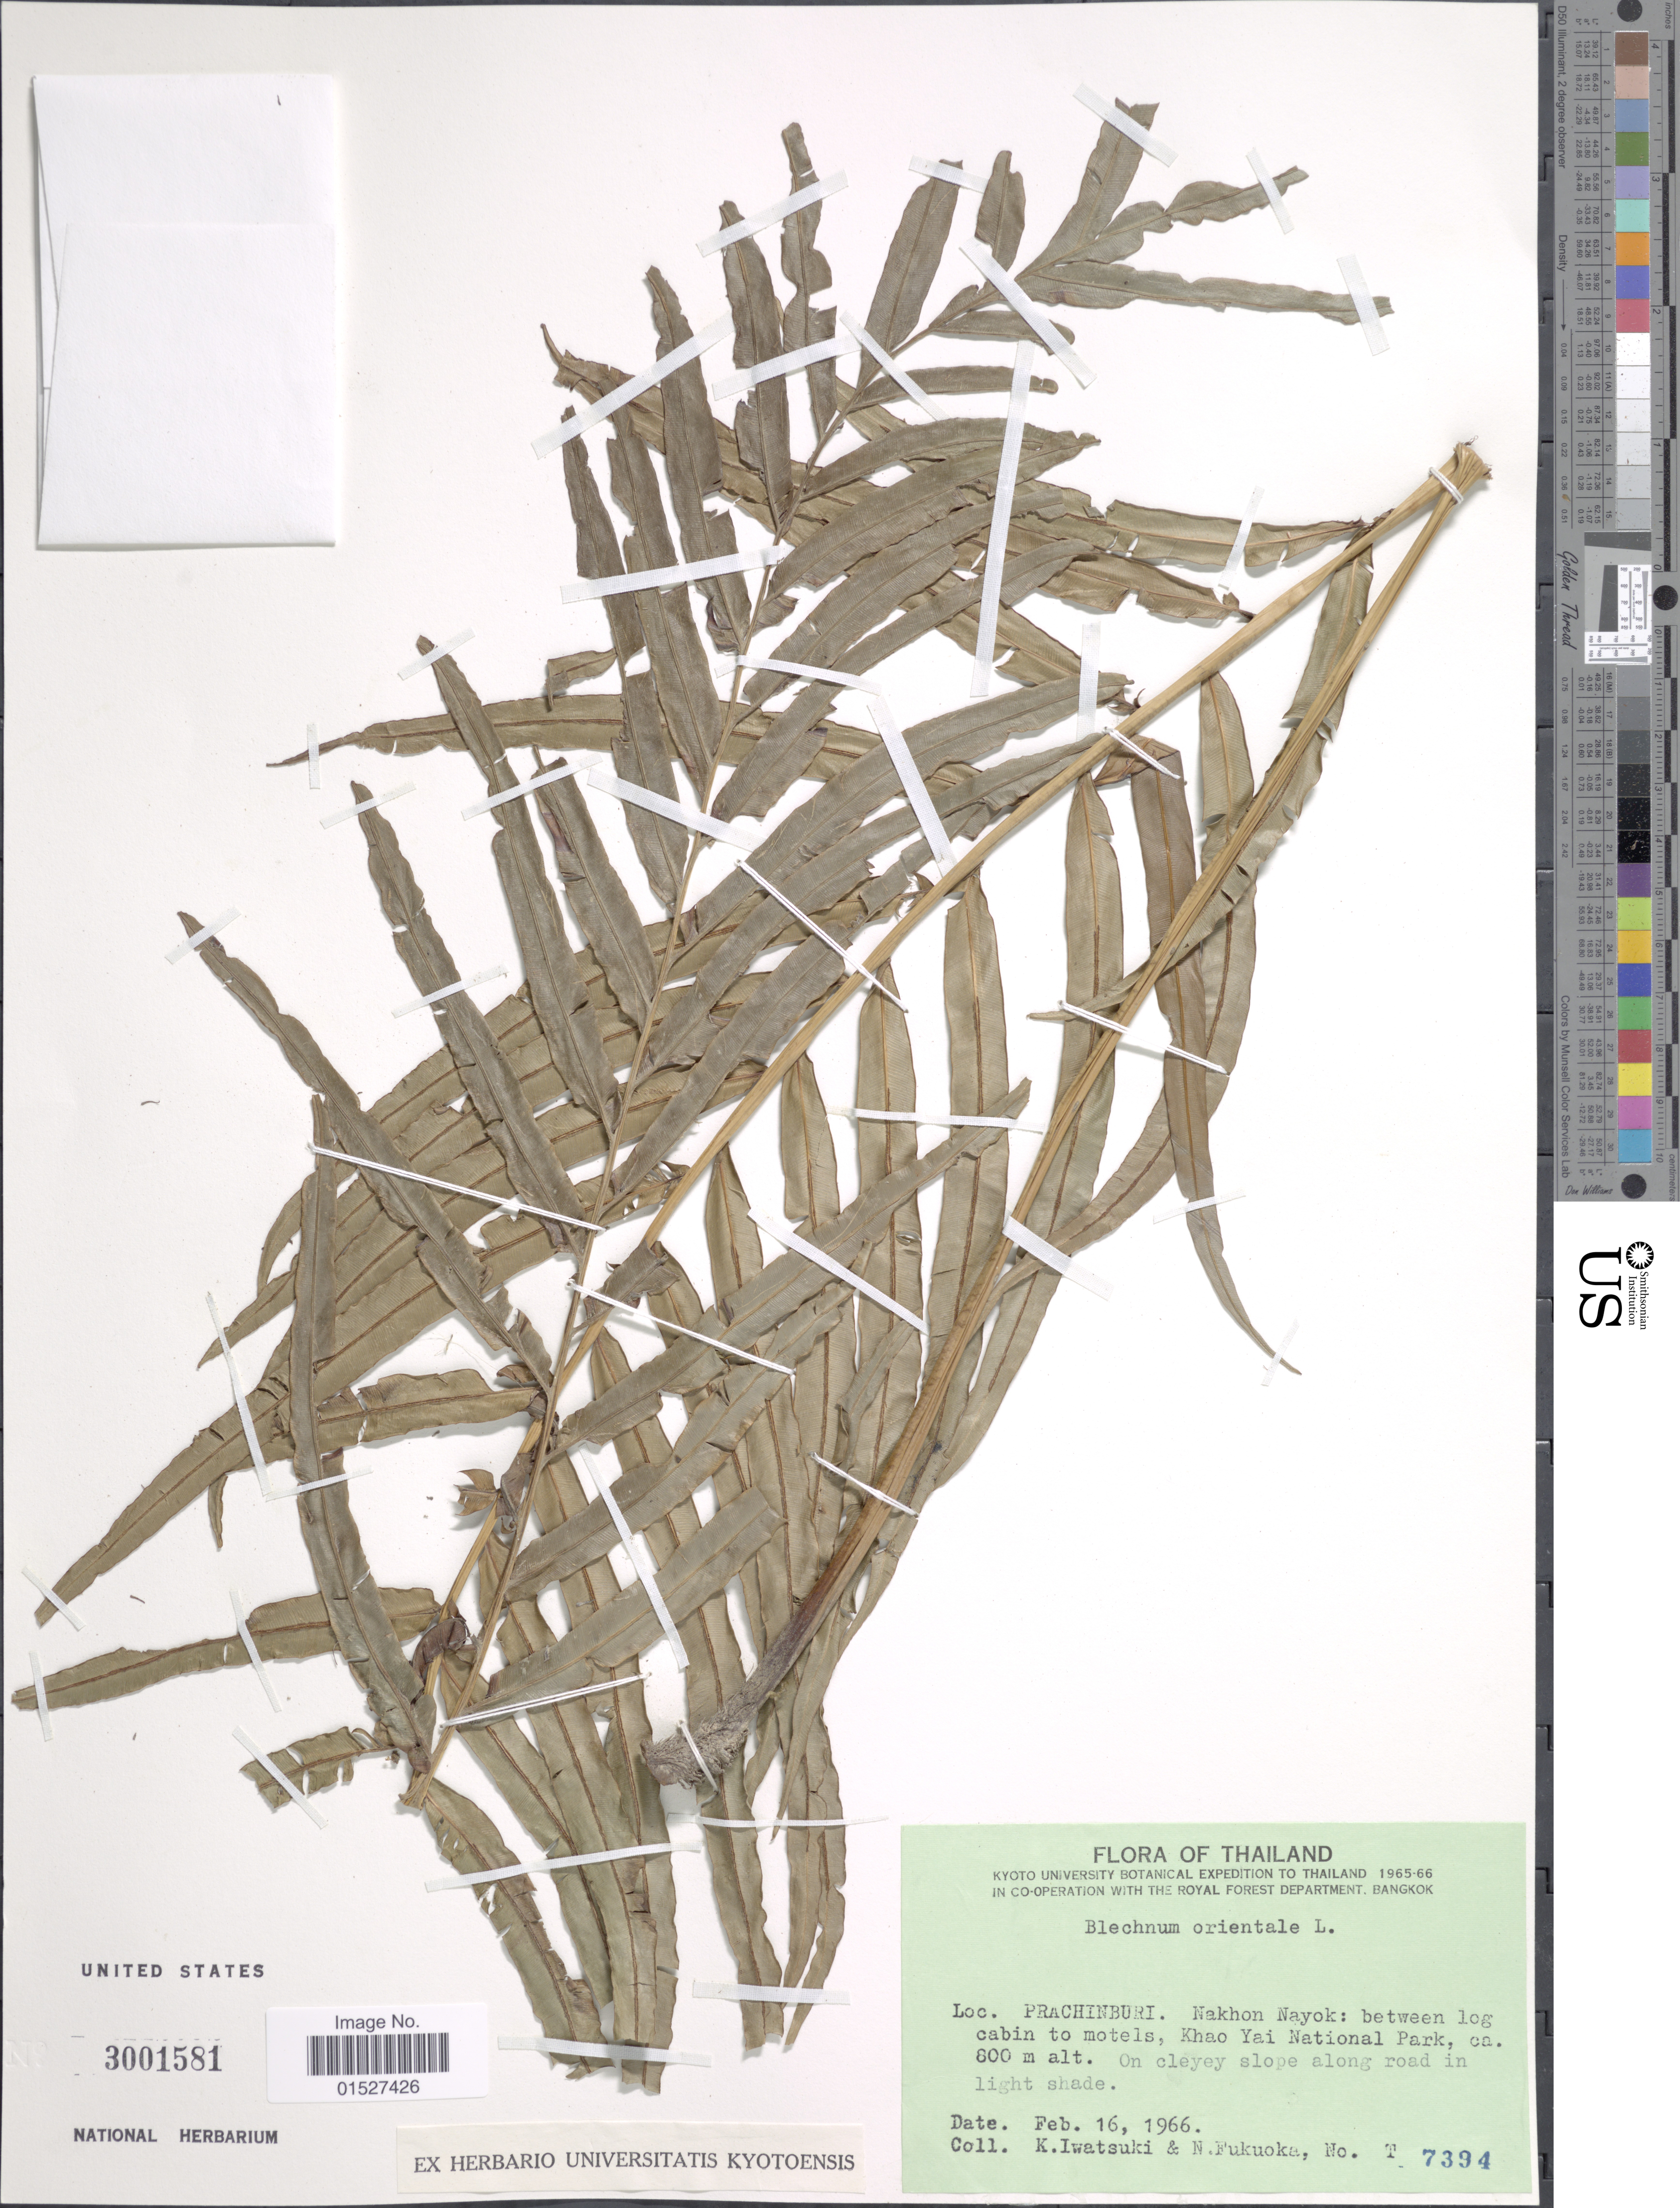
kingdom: Plantae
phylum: Tracheophyta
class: Polypodiopsida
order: Polypodiales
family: Blechnaceae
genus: Blechnum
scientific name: Blechnum orientale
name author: L.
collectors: K. Iwatsuki & N. Fukuoka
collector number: T7394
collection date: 1966-02-16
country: Thailand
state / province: Prachin Buri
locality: Prachinburi. Nakhon Nayok: between log cabin to motels, Khao Yai National Park.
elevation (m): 800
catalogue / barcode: US 3001581